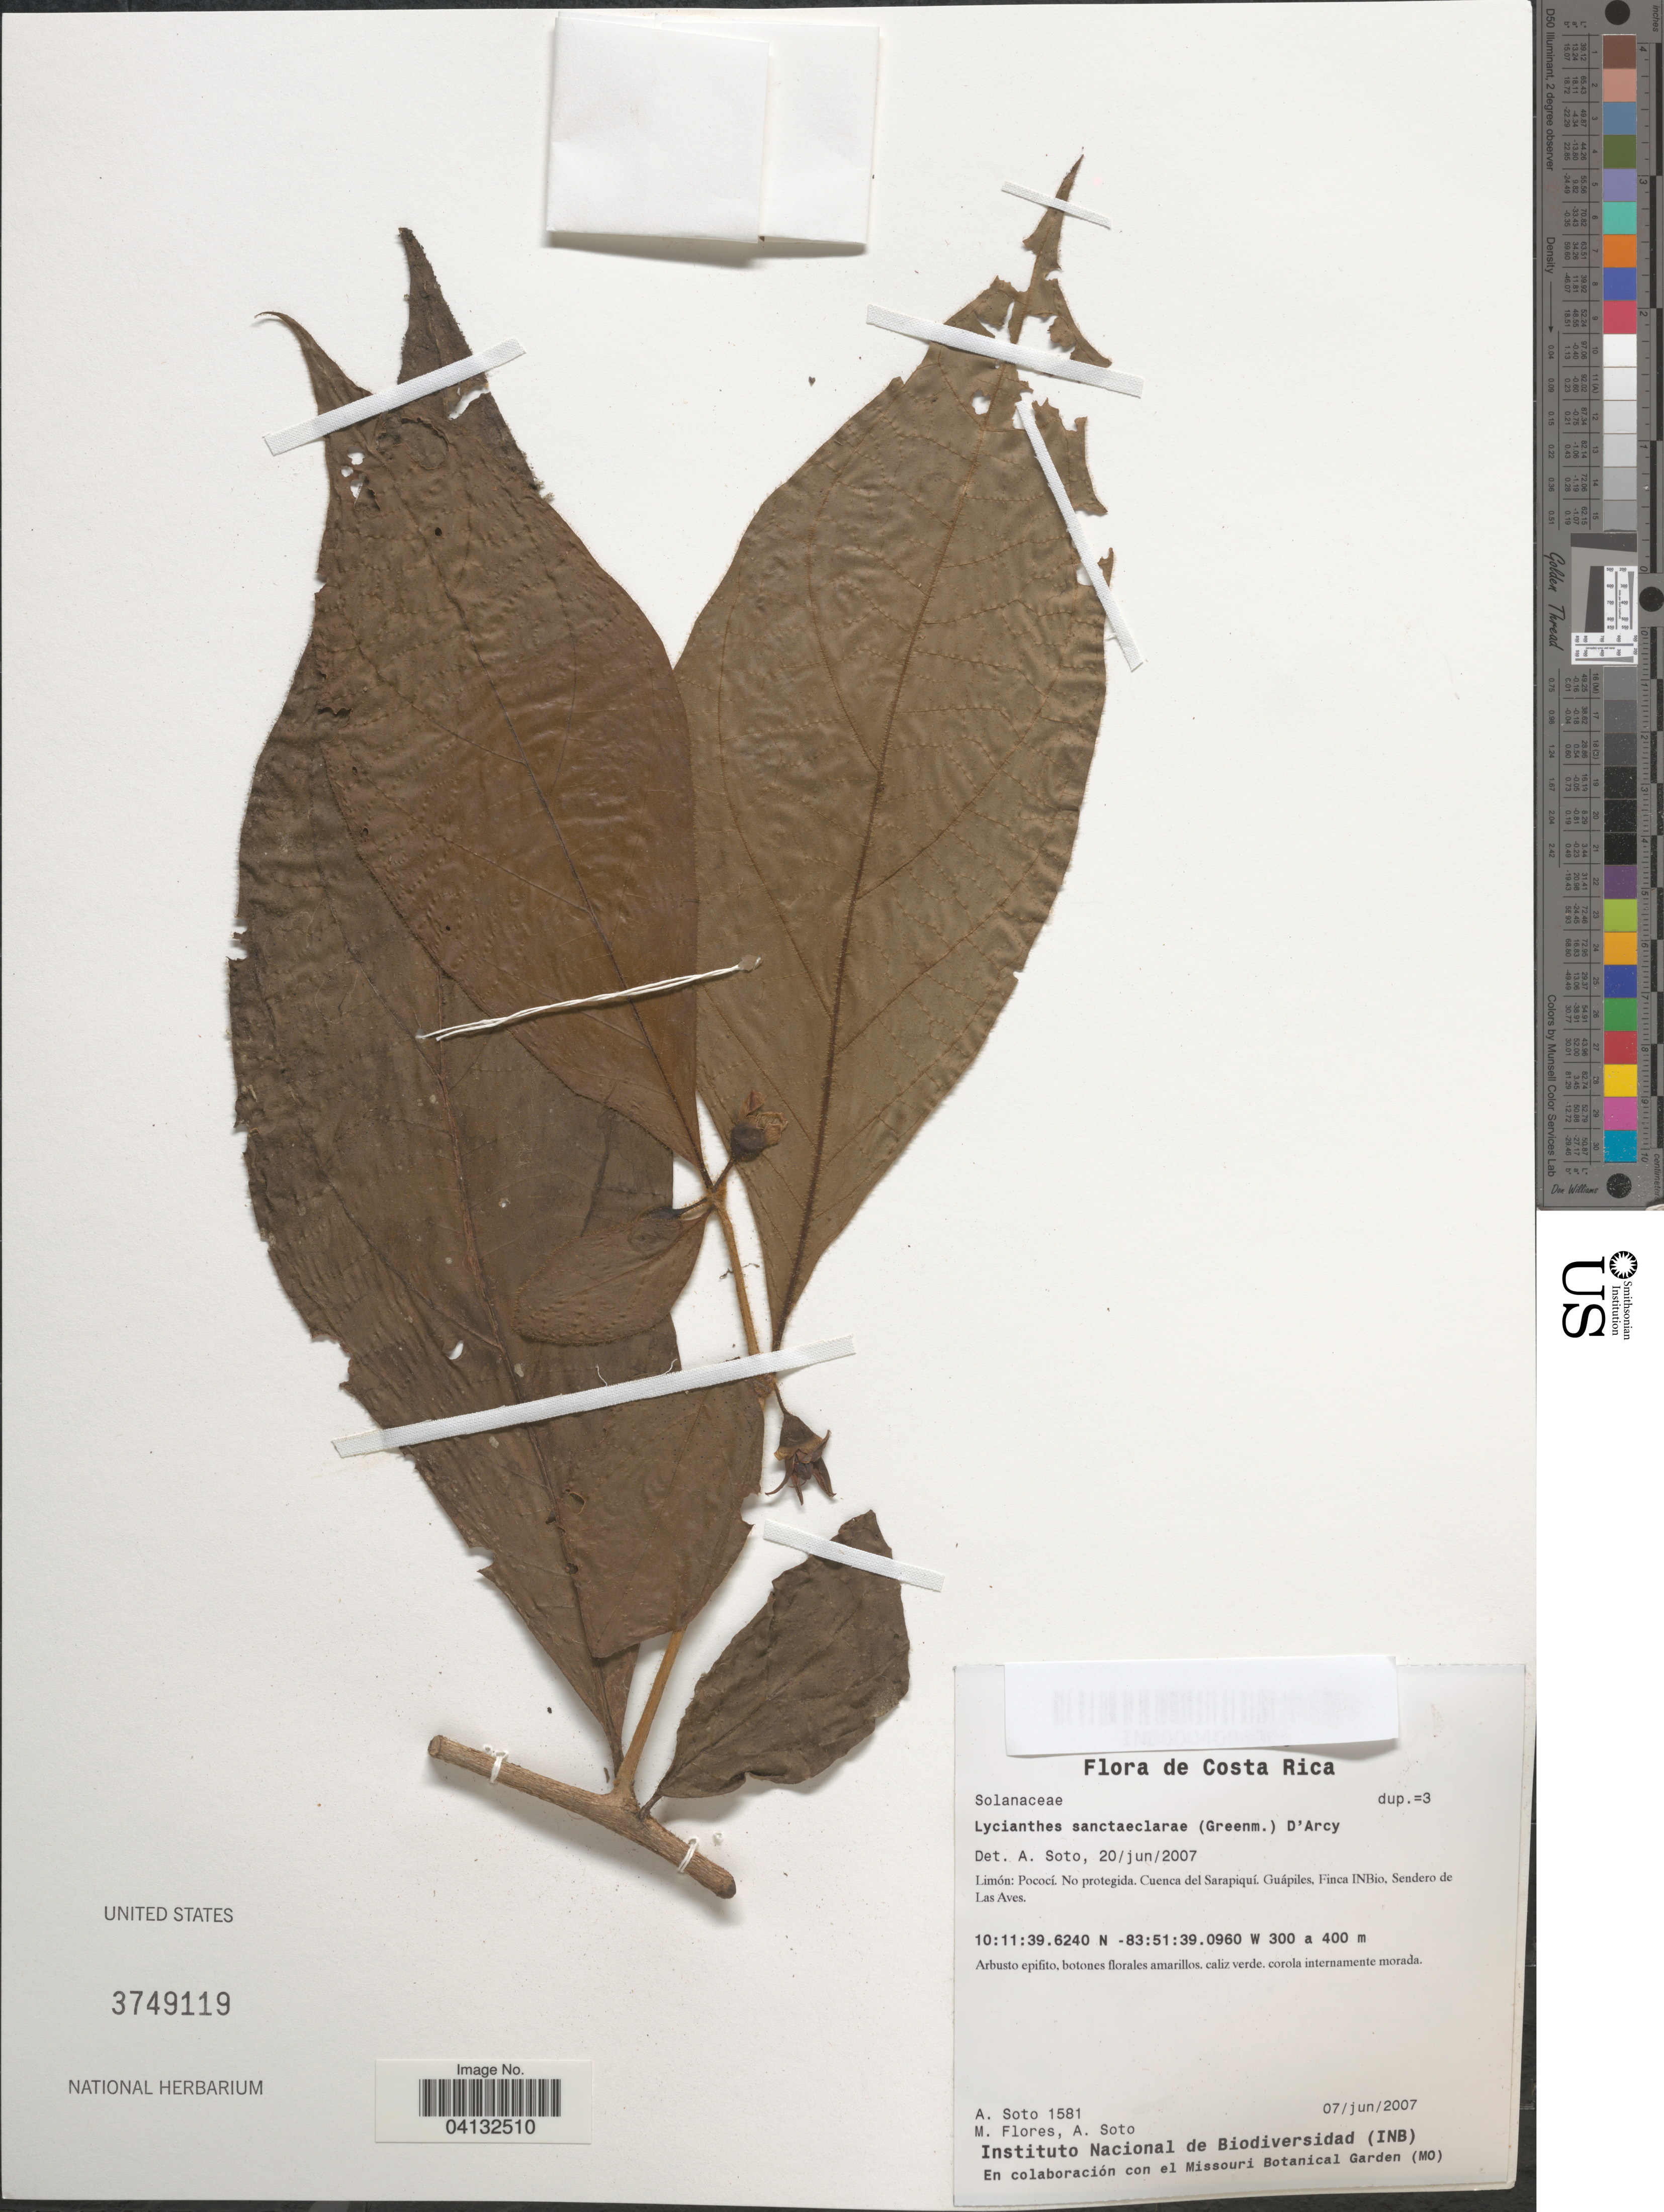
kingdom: Plantae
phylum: Tracheophyta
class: Magnoliopsida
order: Solanales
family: Solanaceae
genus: Lycianthes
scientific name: Lycianthes sanctaeclarae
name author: (Greenm.) D'Arcy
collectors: A. Soto, M. Flores & A. Soto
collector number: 1581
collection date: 2007-06-07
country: Costa Rica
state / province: Limón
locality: Pococí. Cuenca del Sarapiquí. Guápiles, Finca INBio, Sendero de Las Aves.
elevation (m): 300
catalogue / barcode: US 3749119